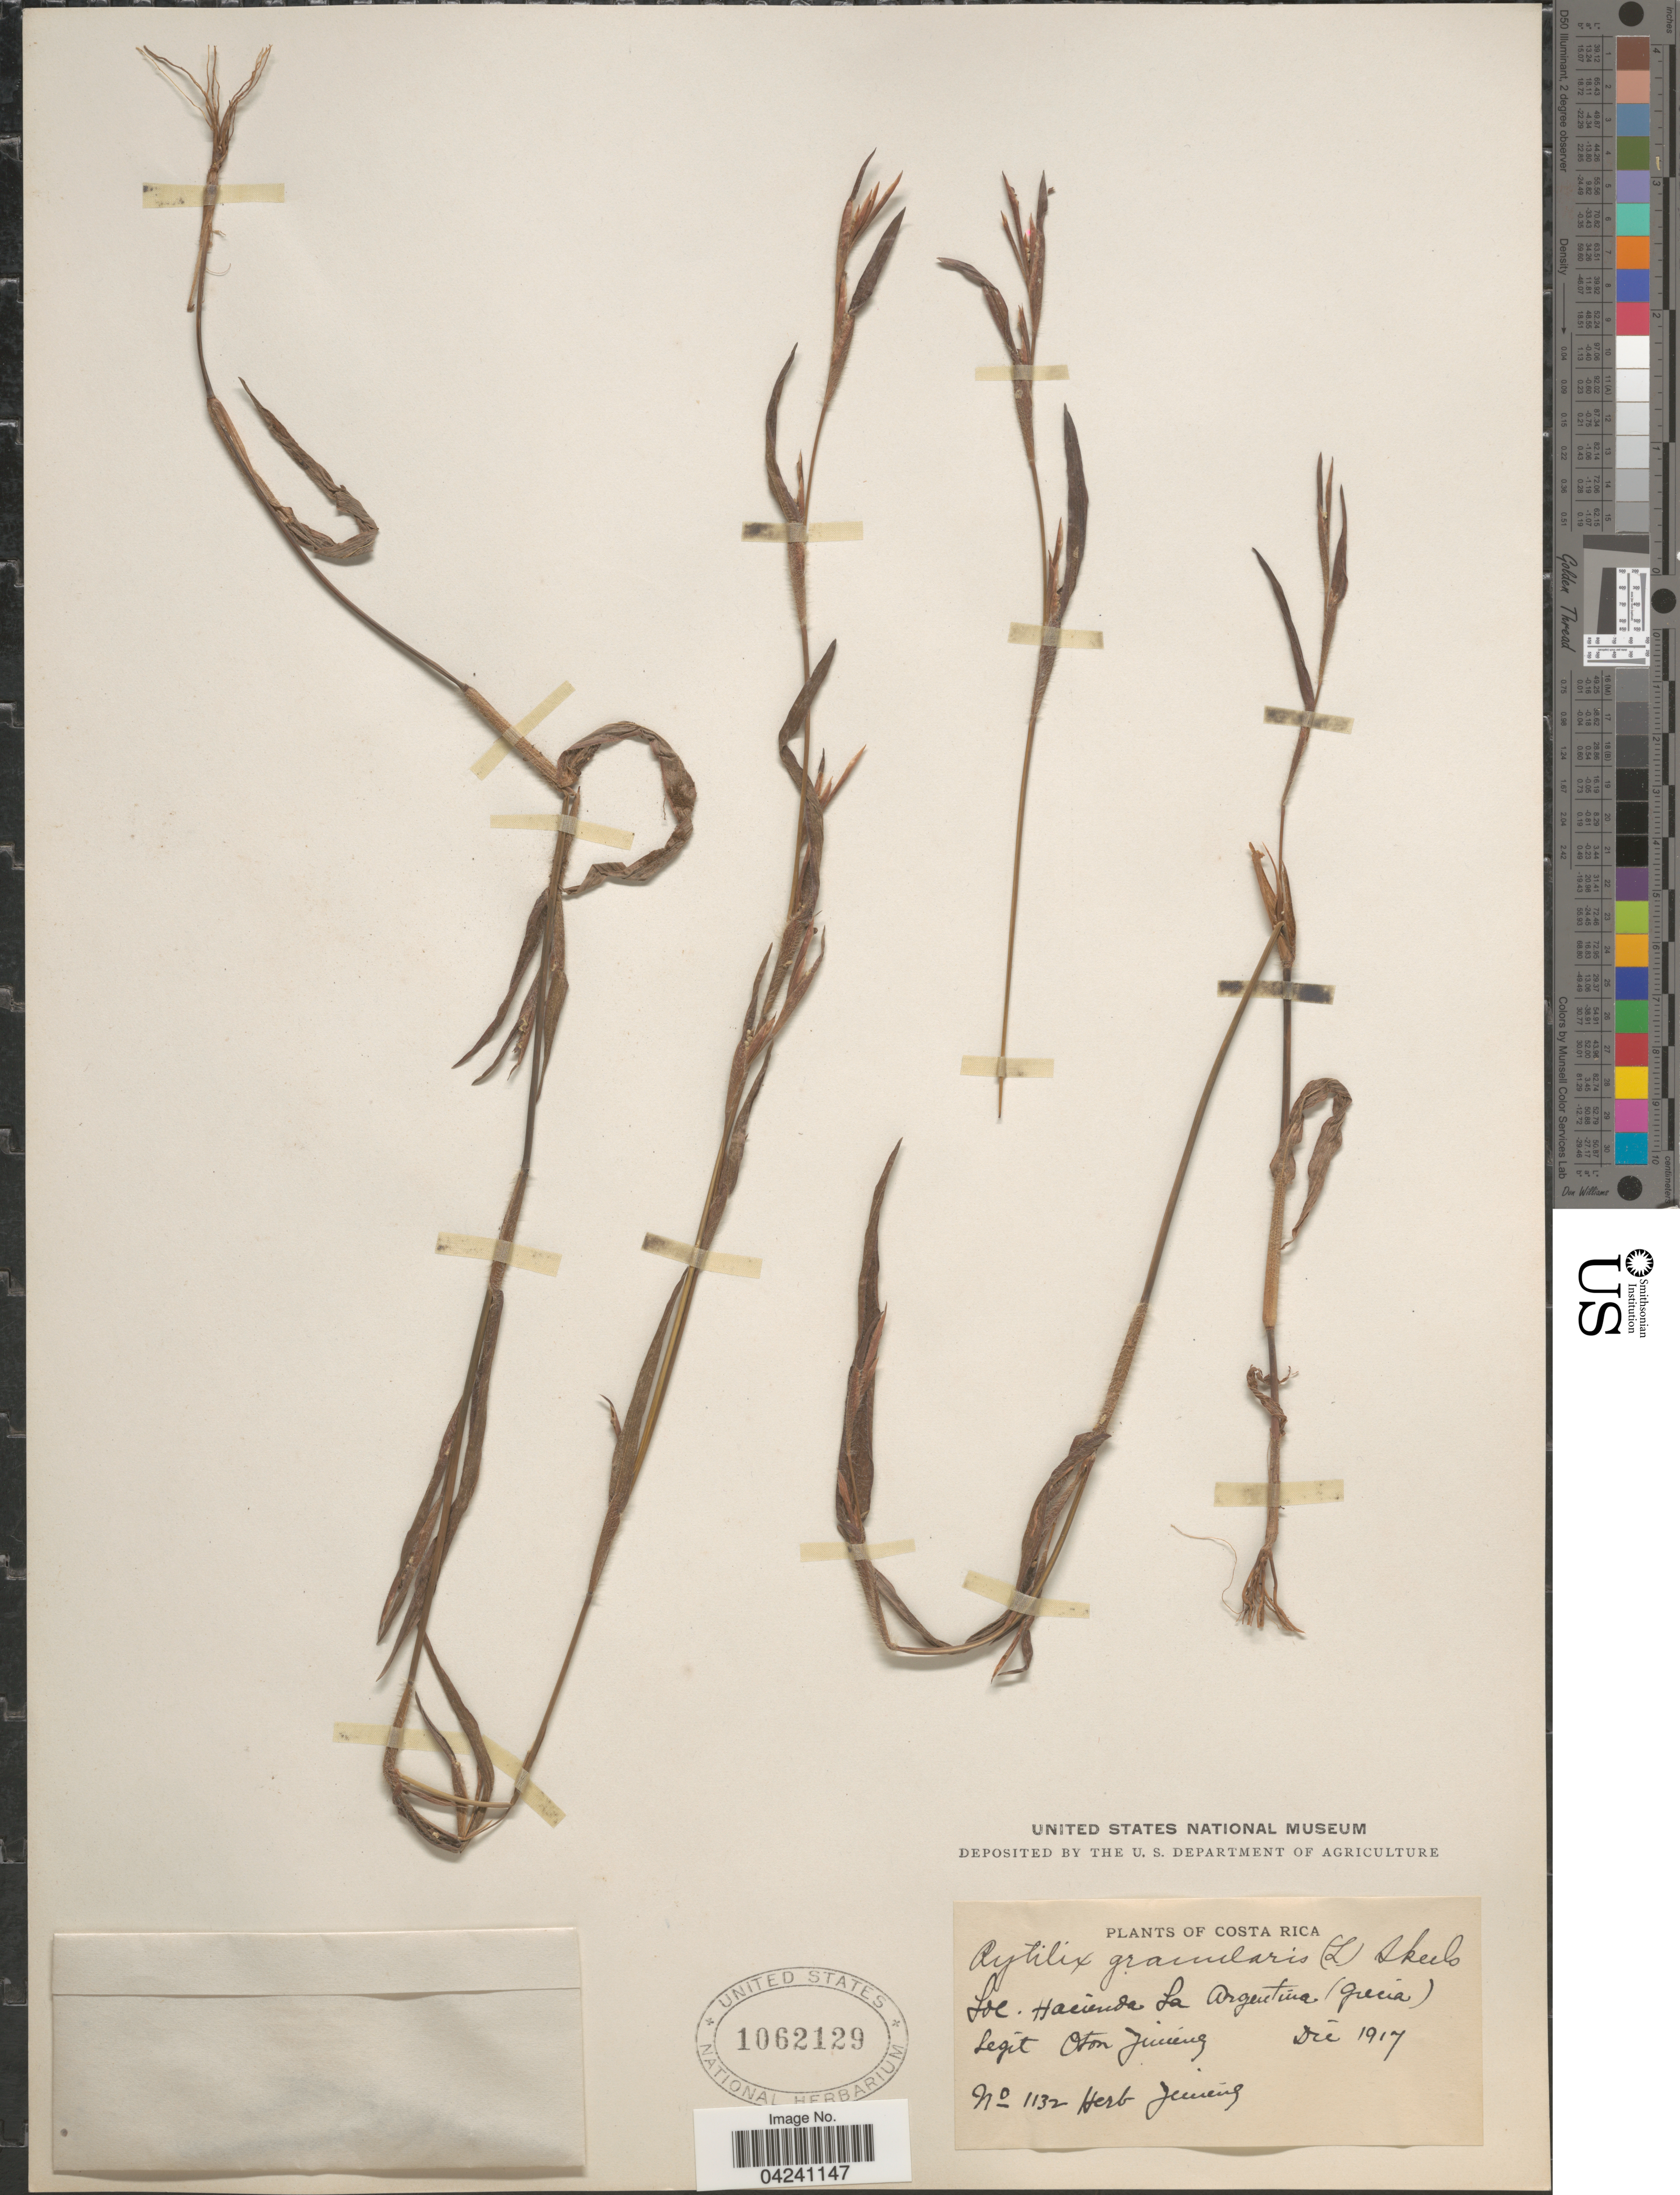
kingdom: Plantae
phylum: Tracheophyta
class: Liliopsida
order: Poales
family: Poaceae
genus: Hackelochloa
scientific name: Hackelochloa granularis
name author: (L.) Kuntze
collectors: O. Jimenez L.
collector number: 1132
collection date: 1917-12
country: Costa Rica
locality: Hacienda La Argentina (Grecia).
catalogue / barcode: US 1062129